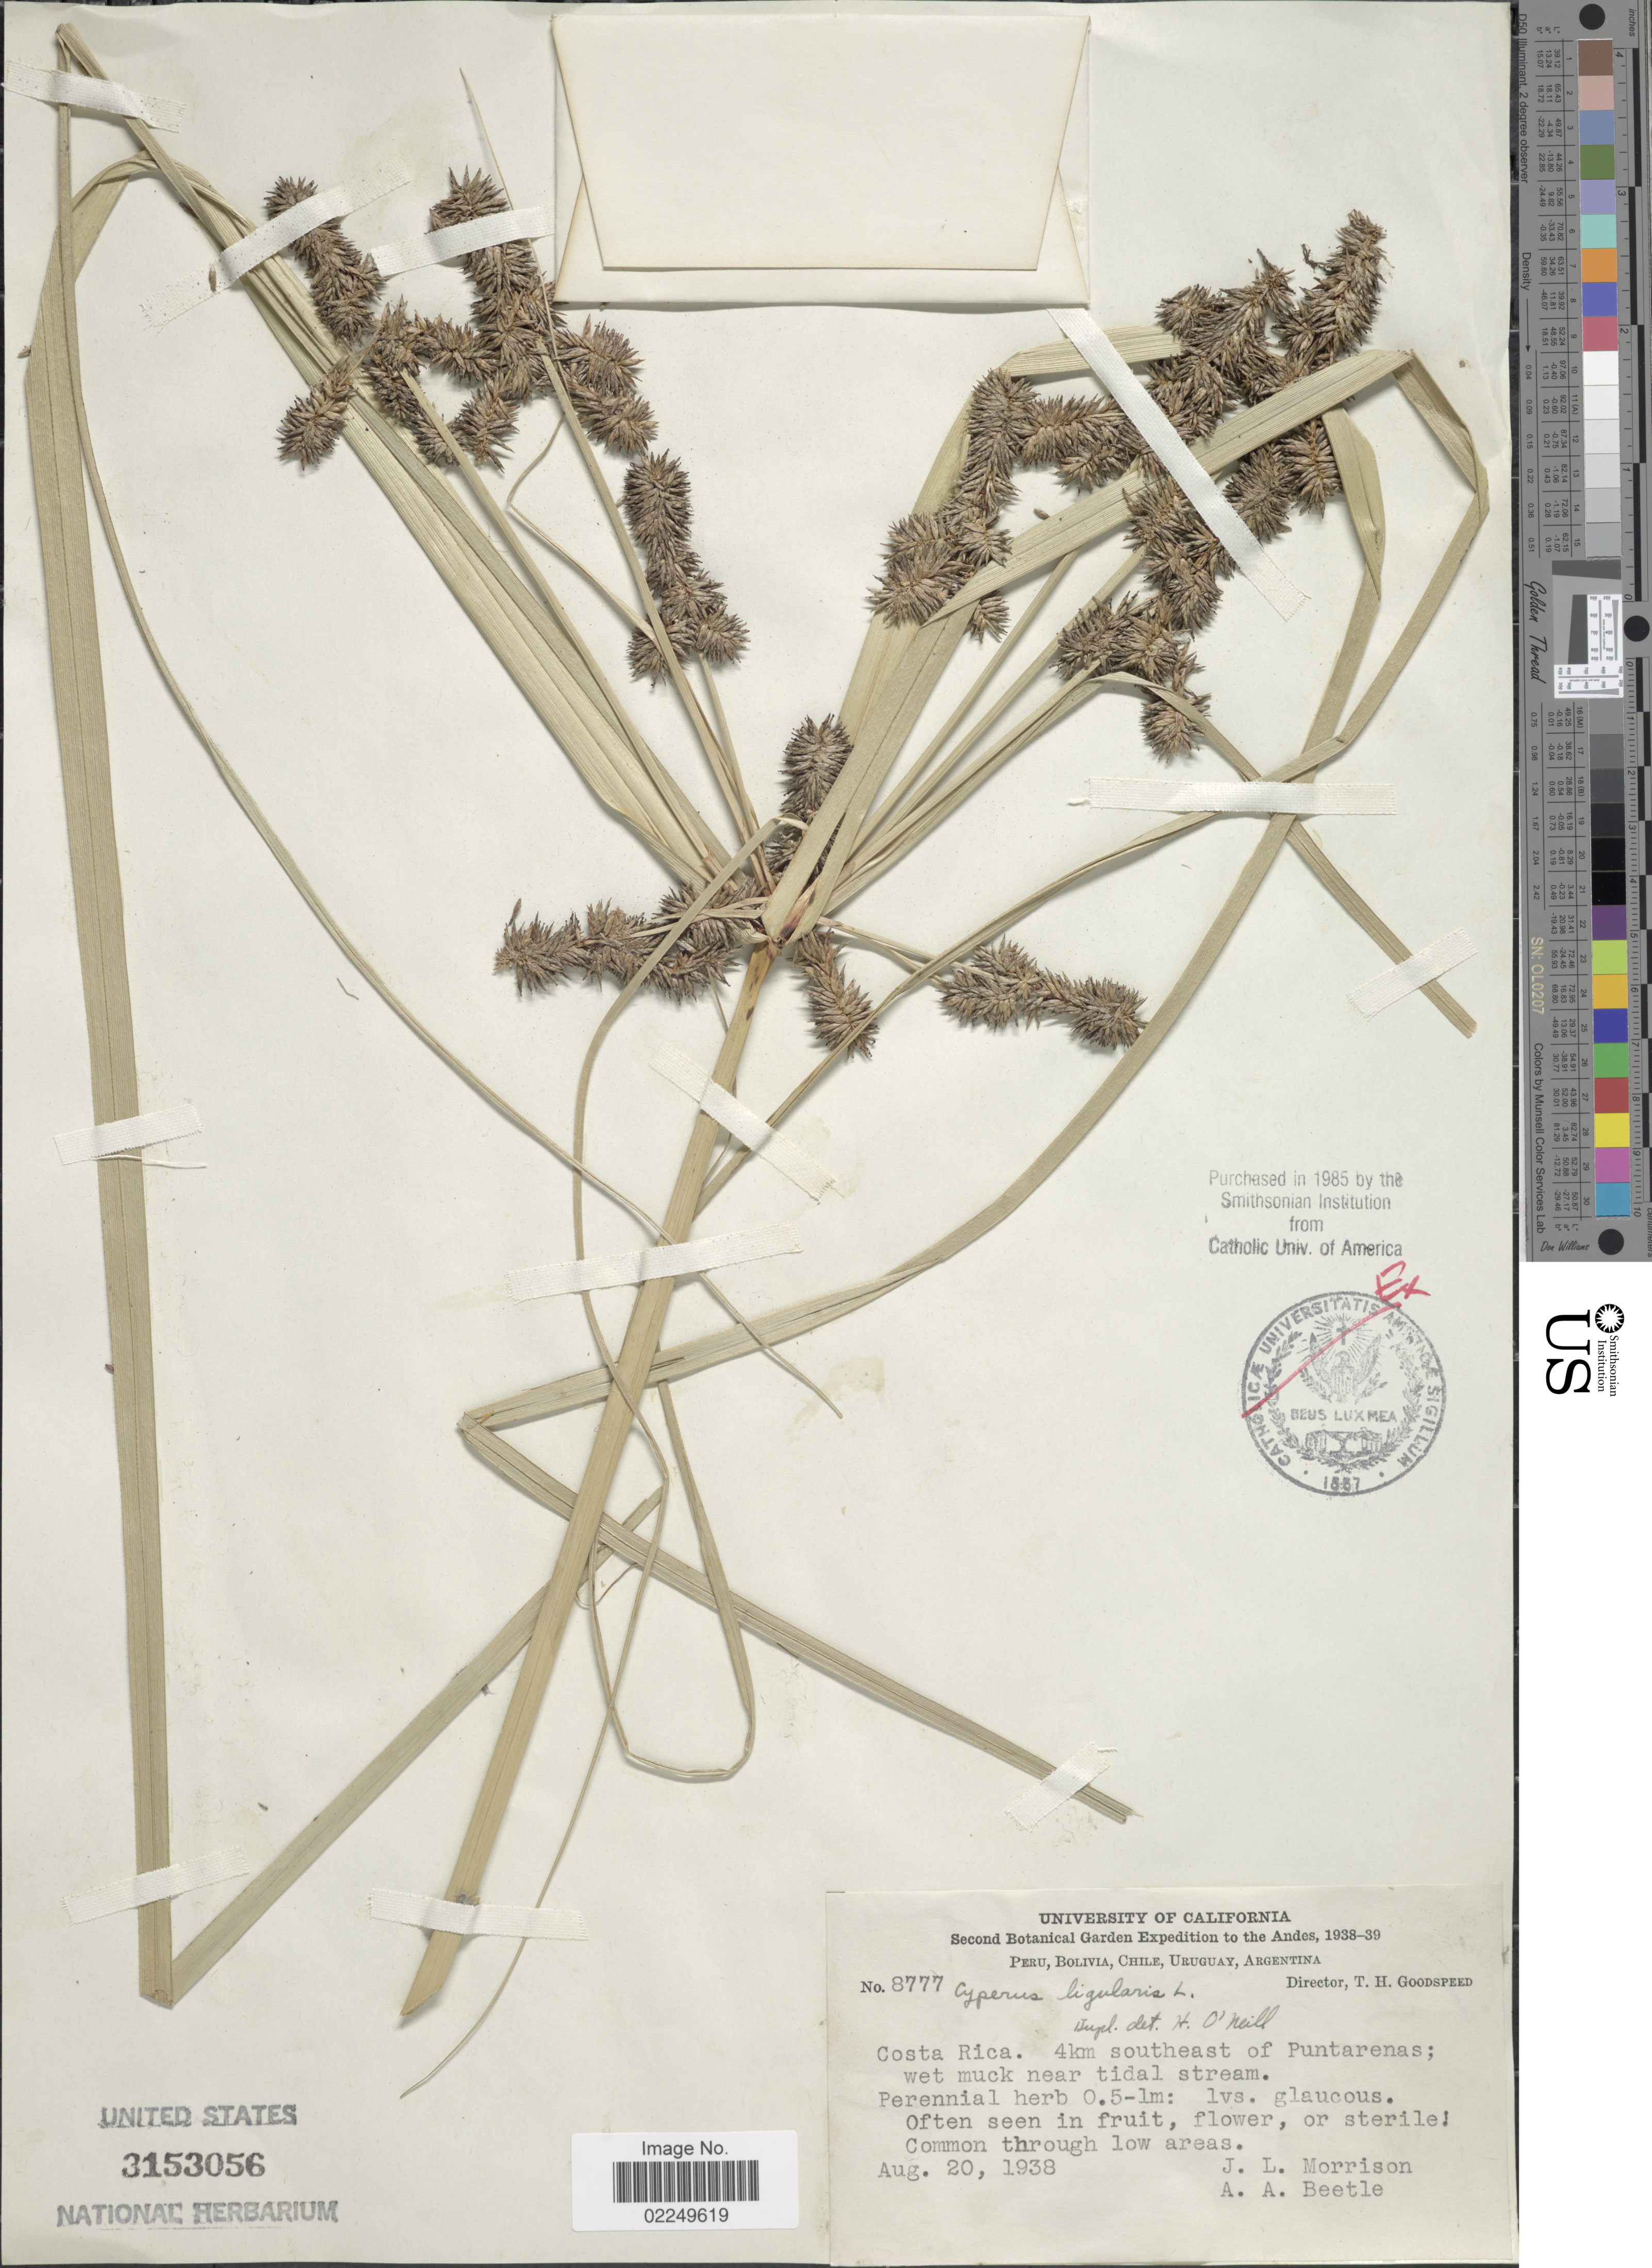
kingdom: Plantae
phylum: Tracheophyta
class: Liliopsida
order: Poales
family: Cyperaceae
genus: Cyperus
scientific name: Cyperus ligularis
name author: L.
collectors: J. Morrison & A. A. Beetle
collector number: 8777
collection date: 1938-08-20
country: Costa Rica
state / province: Puntarenas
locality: Costa Rica, 4km southeast of Puntarenas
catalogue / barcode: US 3153056